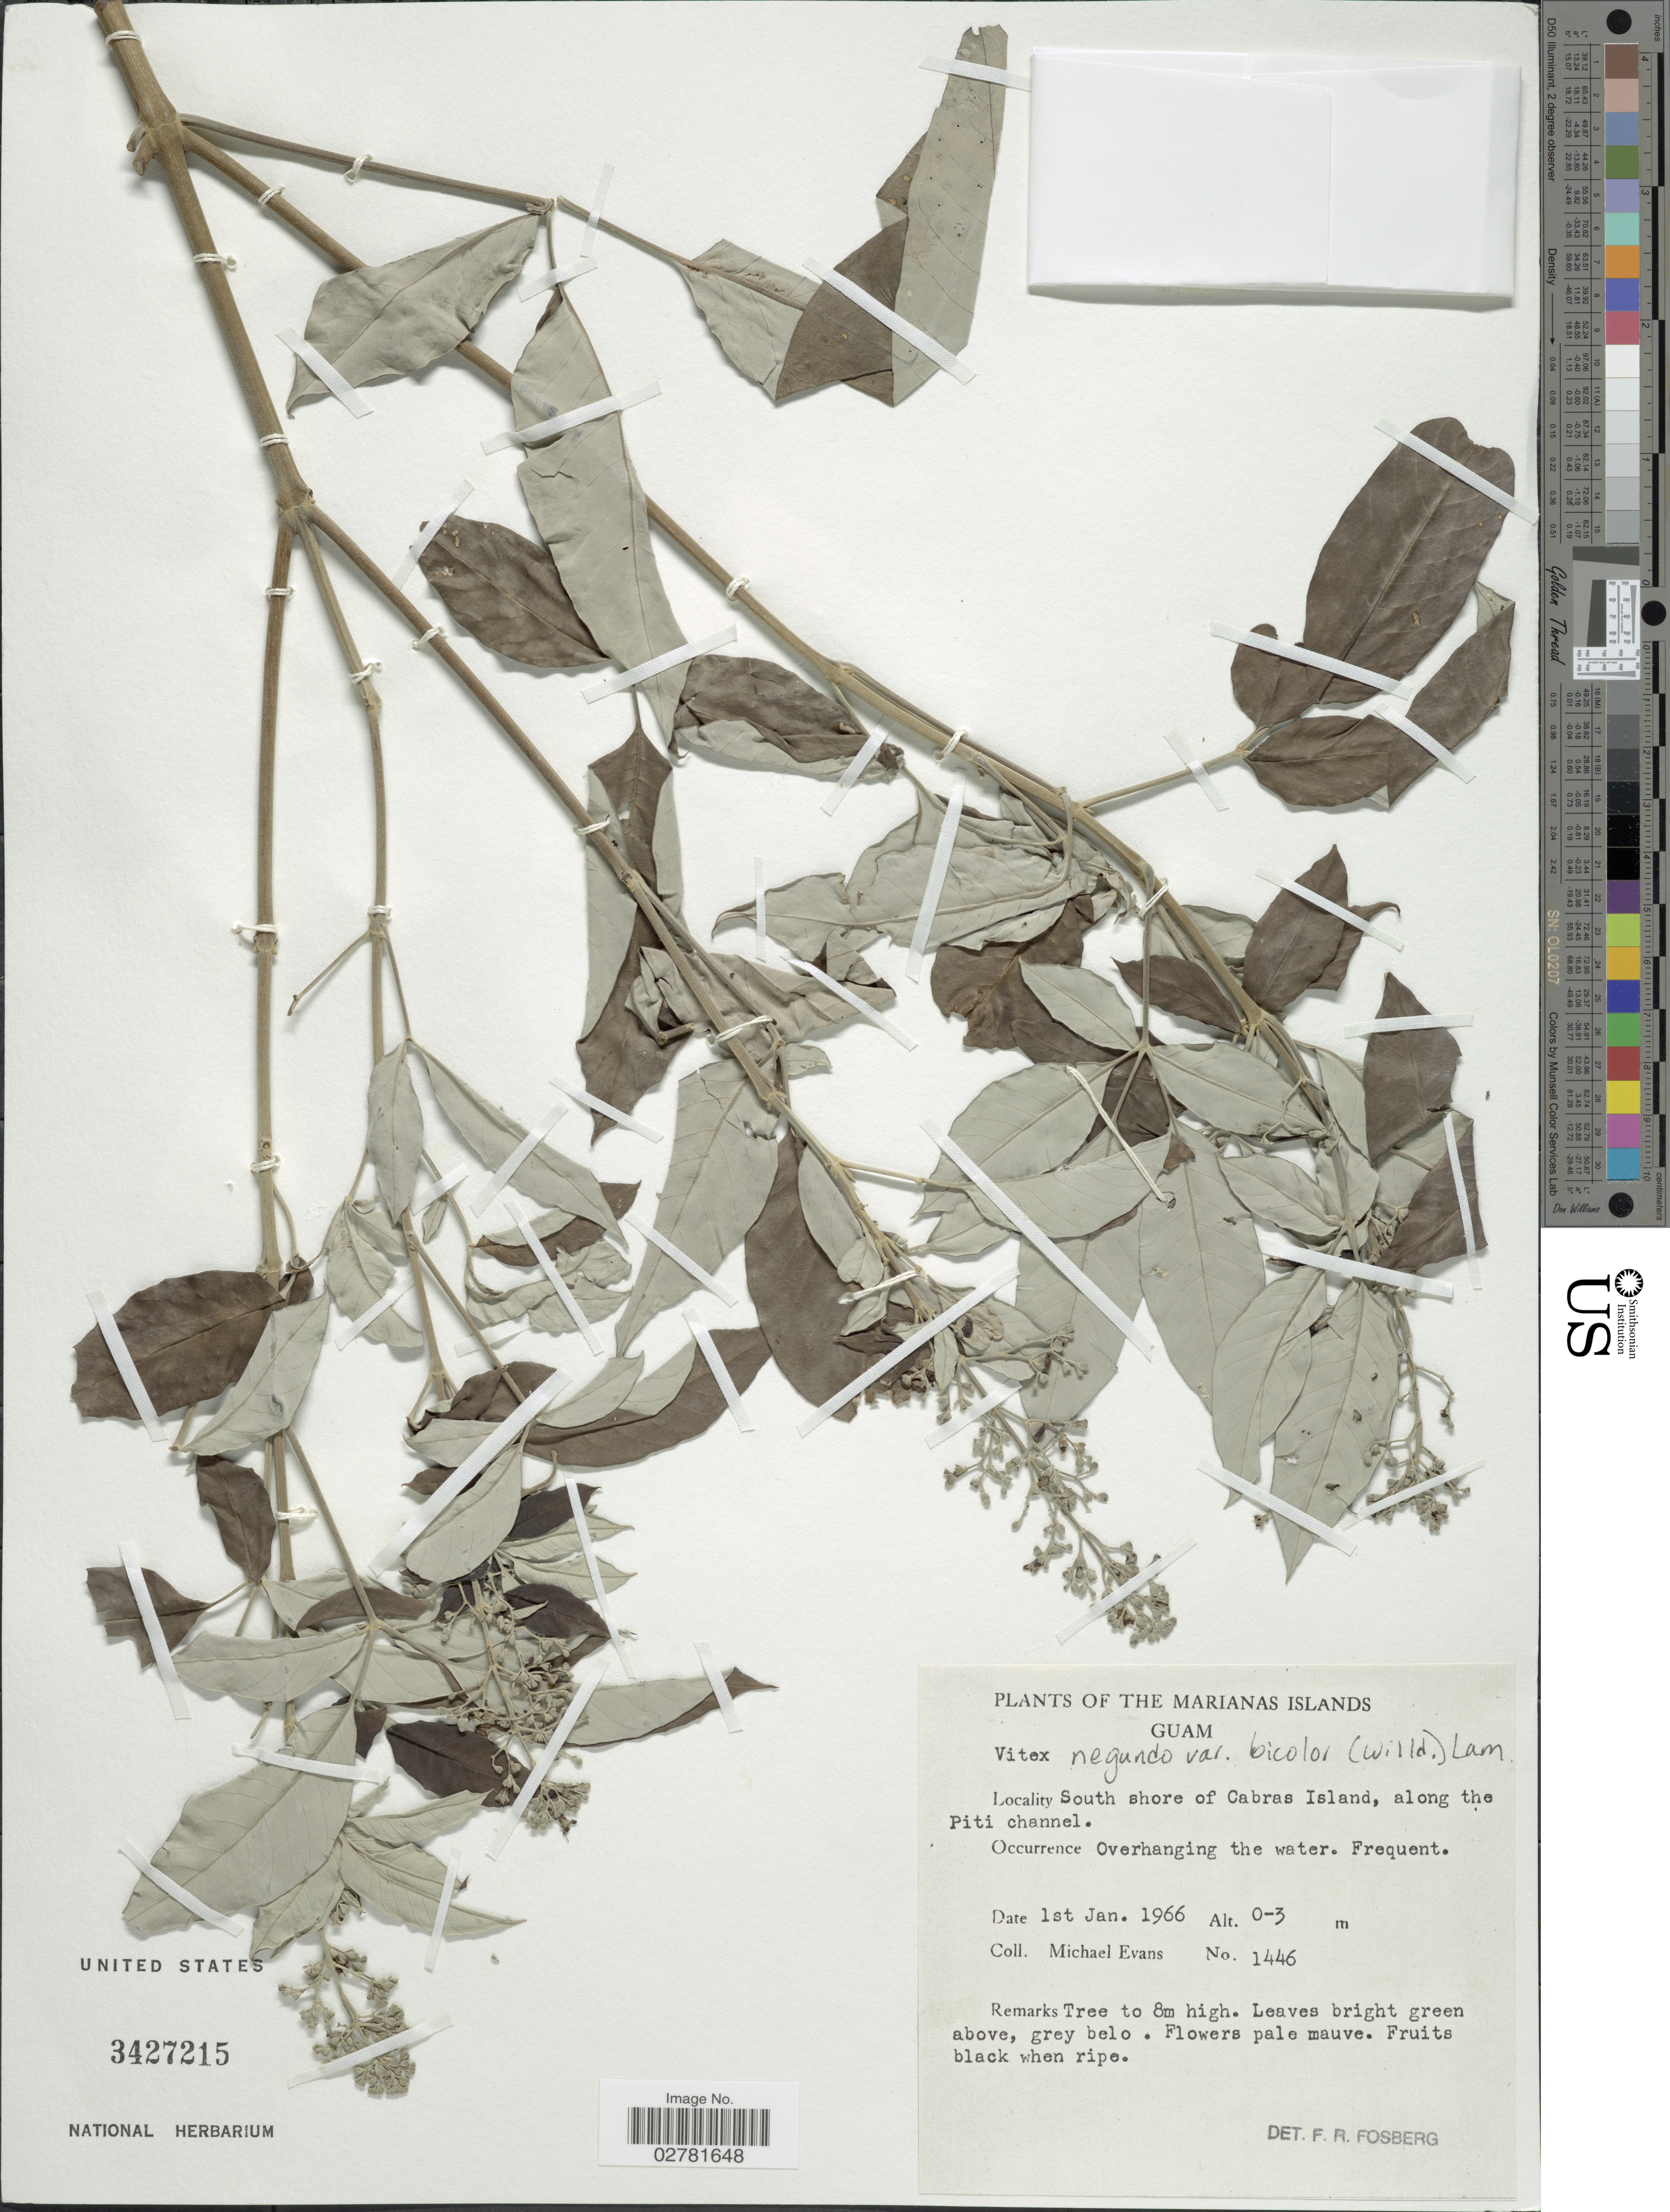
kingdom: Plantae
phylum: Tracheophyta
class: Magnoliopsida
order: Lamiales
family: Lamiaceae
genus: Vitex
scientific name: Vitex negundo var. bicolor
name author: (Willd.) H.J. Lam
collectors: M. Evans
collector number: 1446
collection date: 1966-01-01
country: Guam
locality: Marianas Islands. South shore of Cabras Island, along the Piti channel.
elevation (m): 0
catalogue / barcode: US 3427215